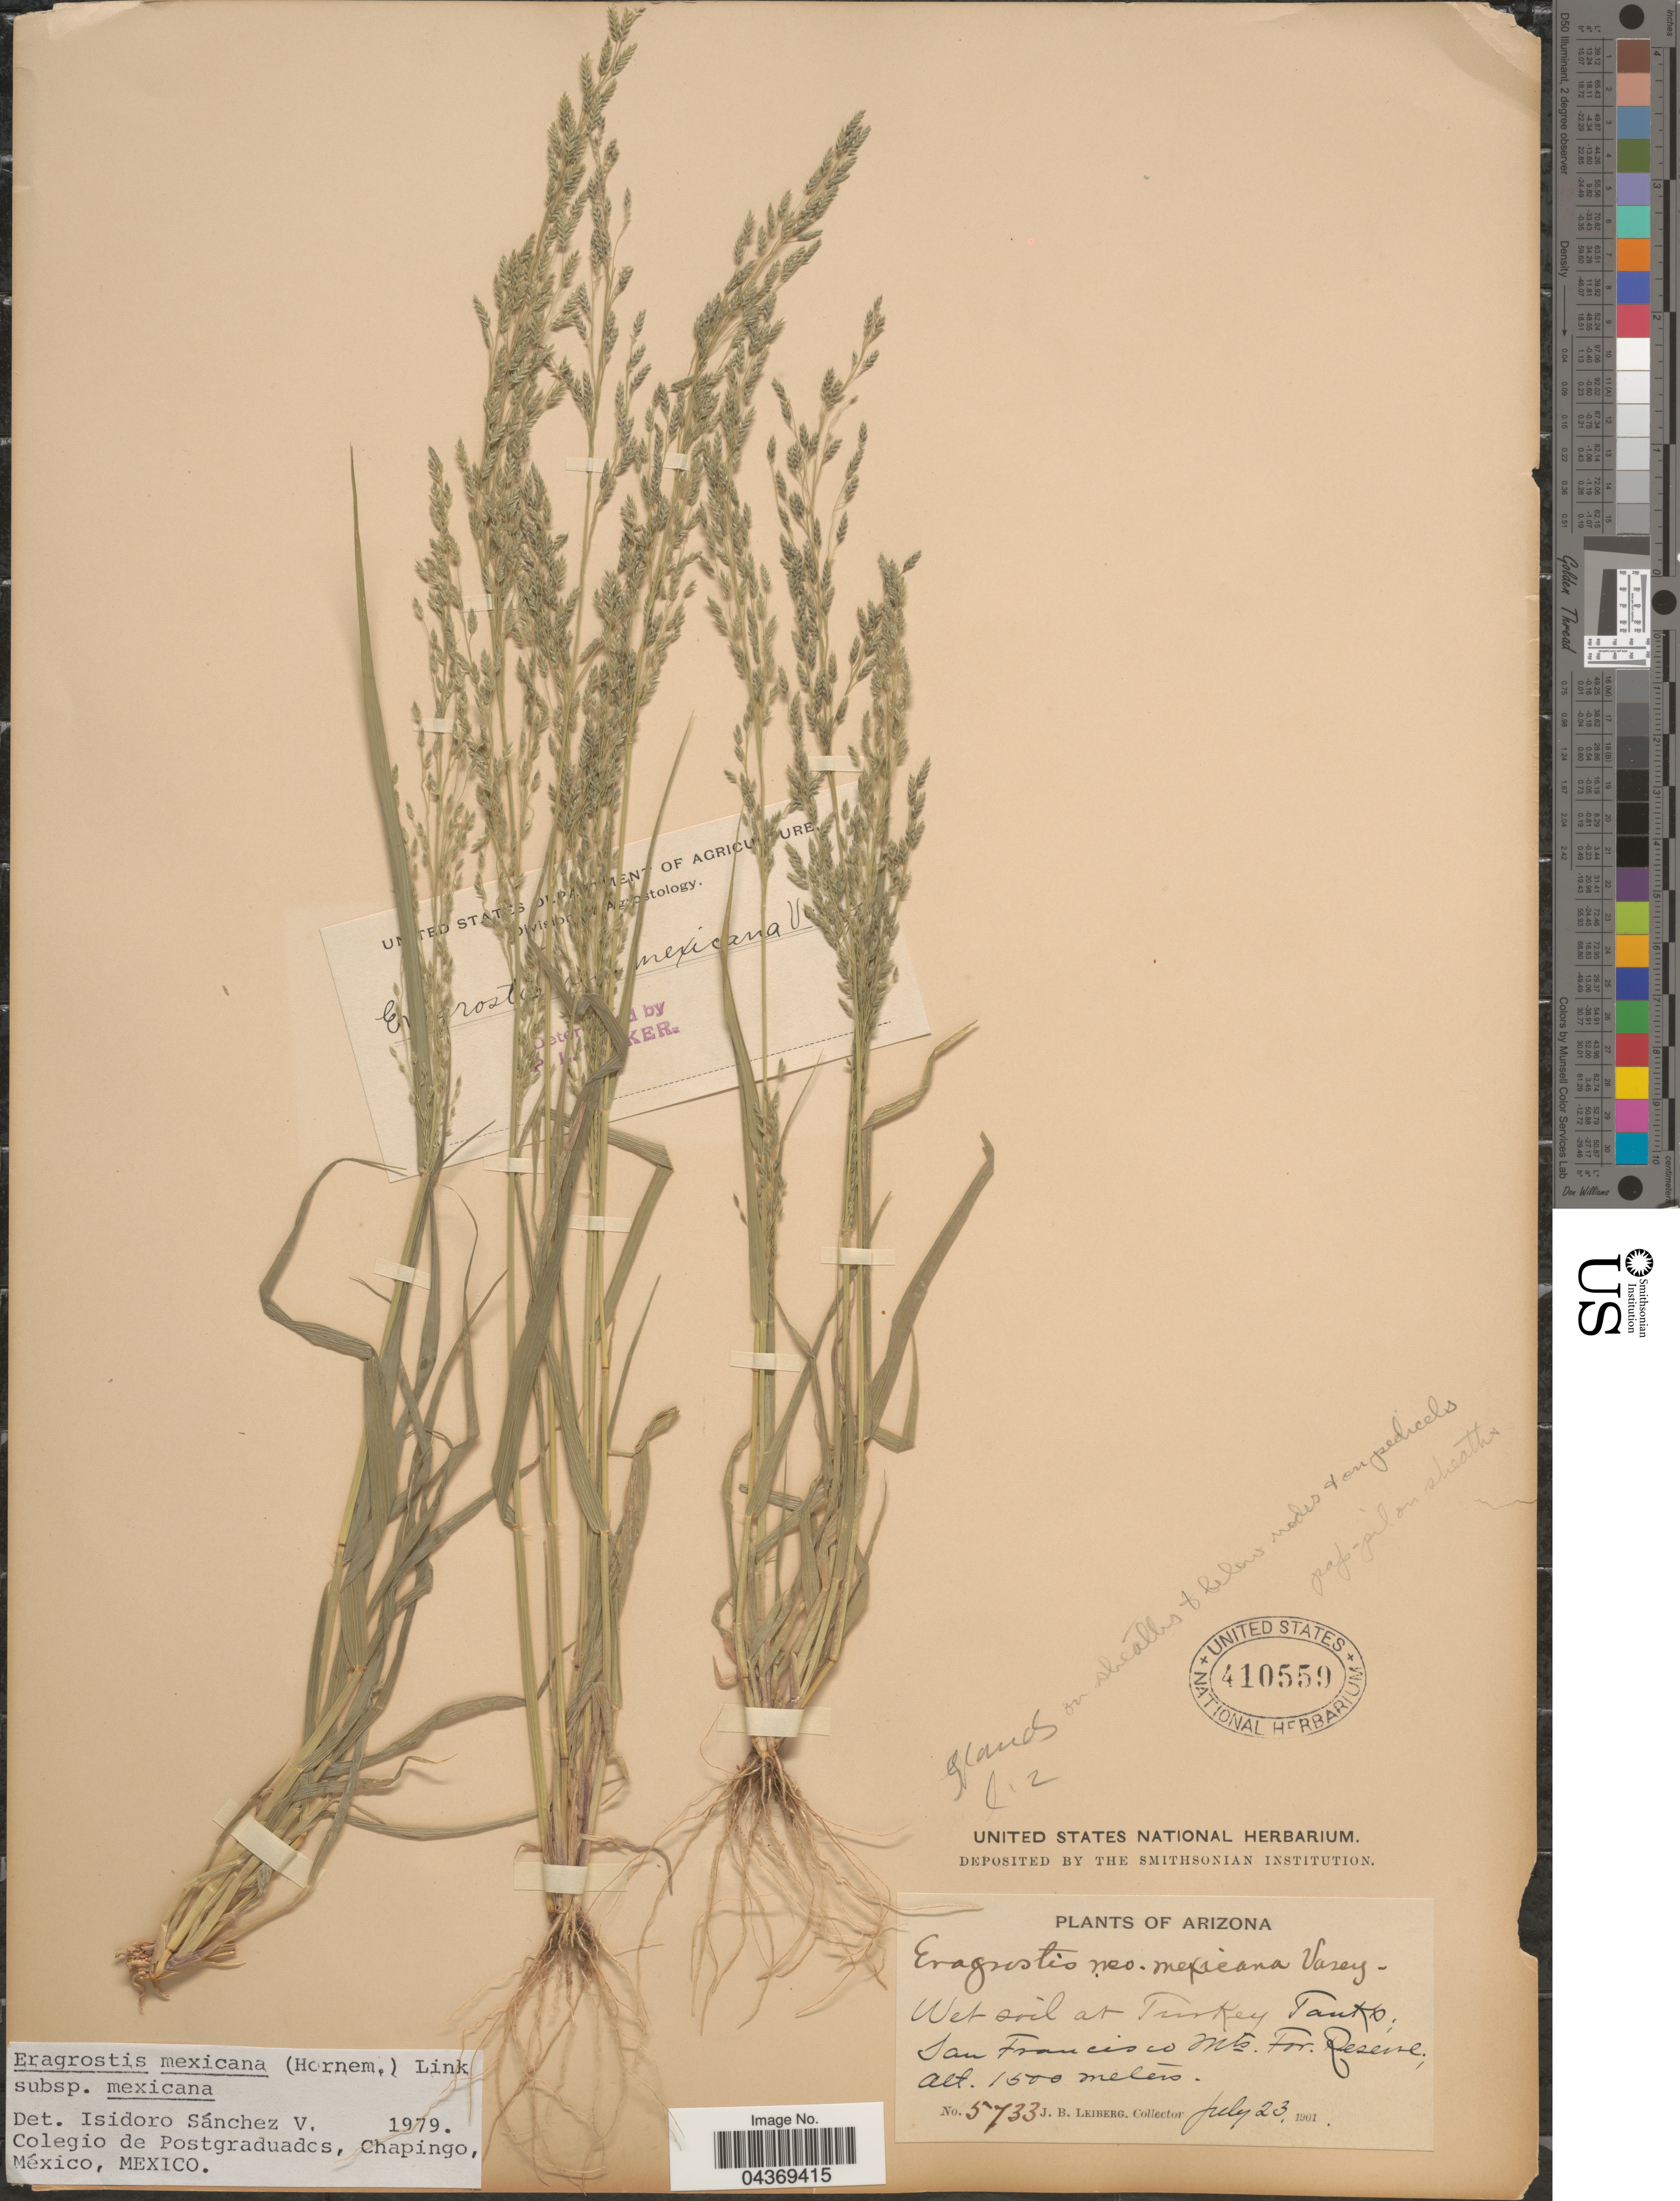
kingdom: Plantae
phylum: Tracheophyta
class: Liliopsida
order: Poales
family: Poaceae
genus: Eragrostis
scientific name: Eragrostis mexicana subsp. mexicana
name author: (Hornem.) Link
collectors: J. B. Leiberg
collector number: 5733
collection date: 1901-07-23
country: United States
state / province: Arizona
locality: Wet soil at Turkey Tanks; San Francisco Mts. For. Reserve.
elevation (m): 1500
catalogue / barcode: US 410559